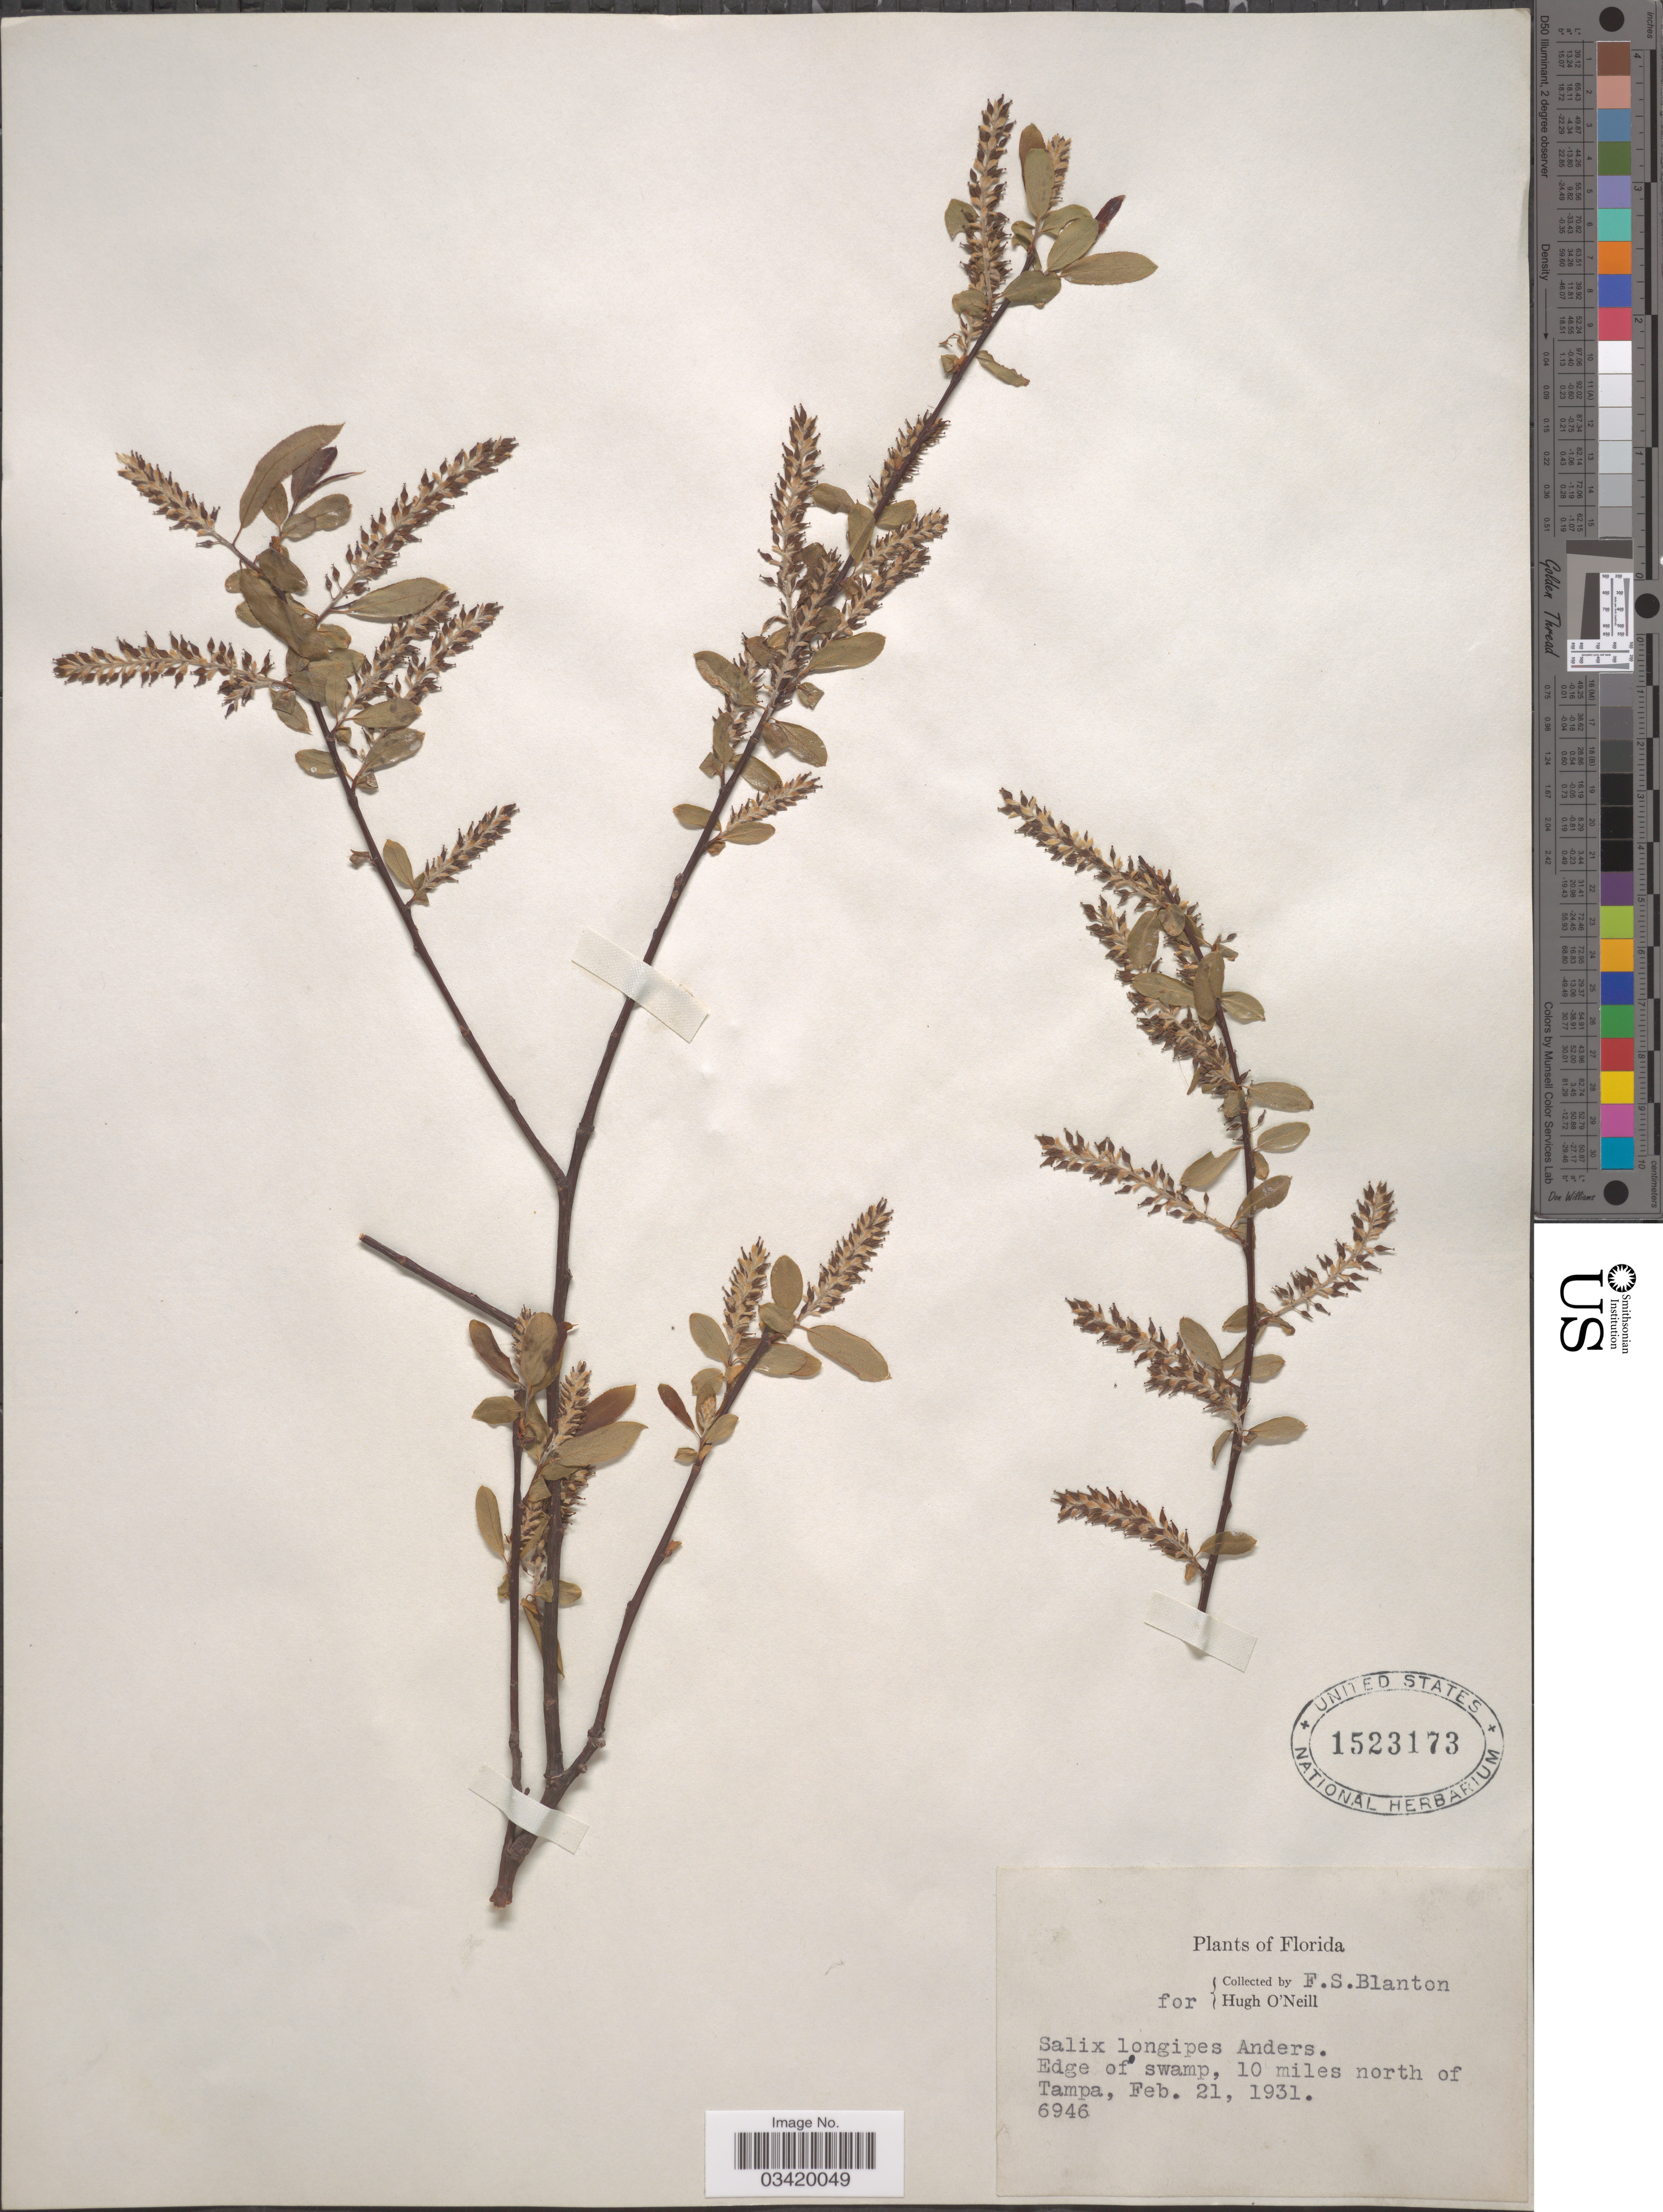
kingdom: Plantae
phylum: Tracheophyta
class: Magnoliopsida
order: Malpighiales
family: Salicaceae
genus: Salix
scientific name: Salix caroliniana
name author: Michx.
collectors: F. S. Blanton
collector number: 6946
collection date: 1931-02-21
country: United States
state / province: Florida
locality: Edge of swamp, 10 miles north of Tampa.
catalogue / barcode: US 1523173